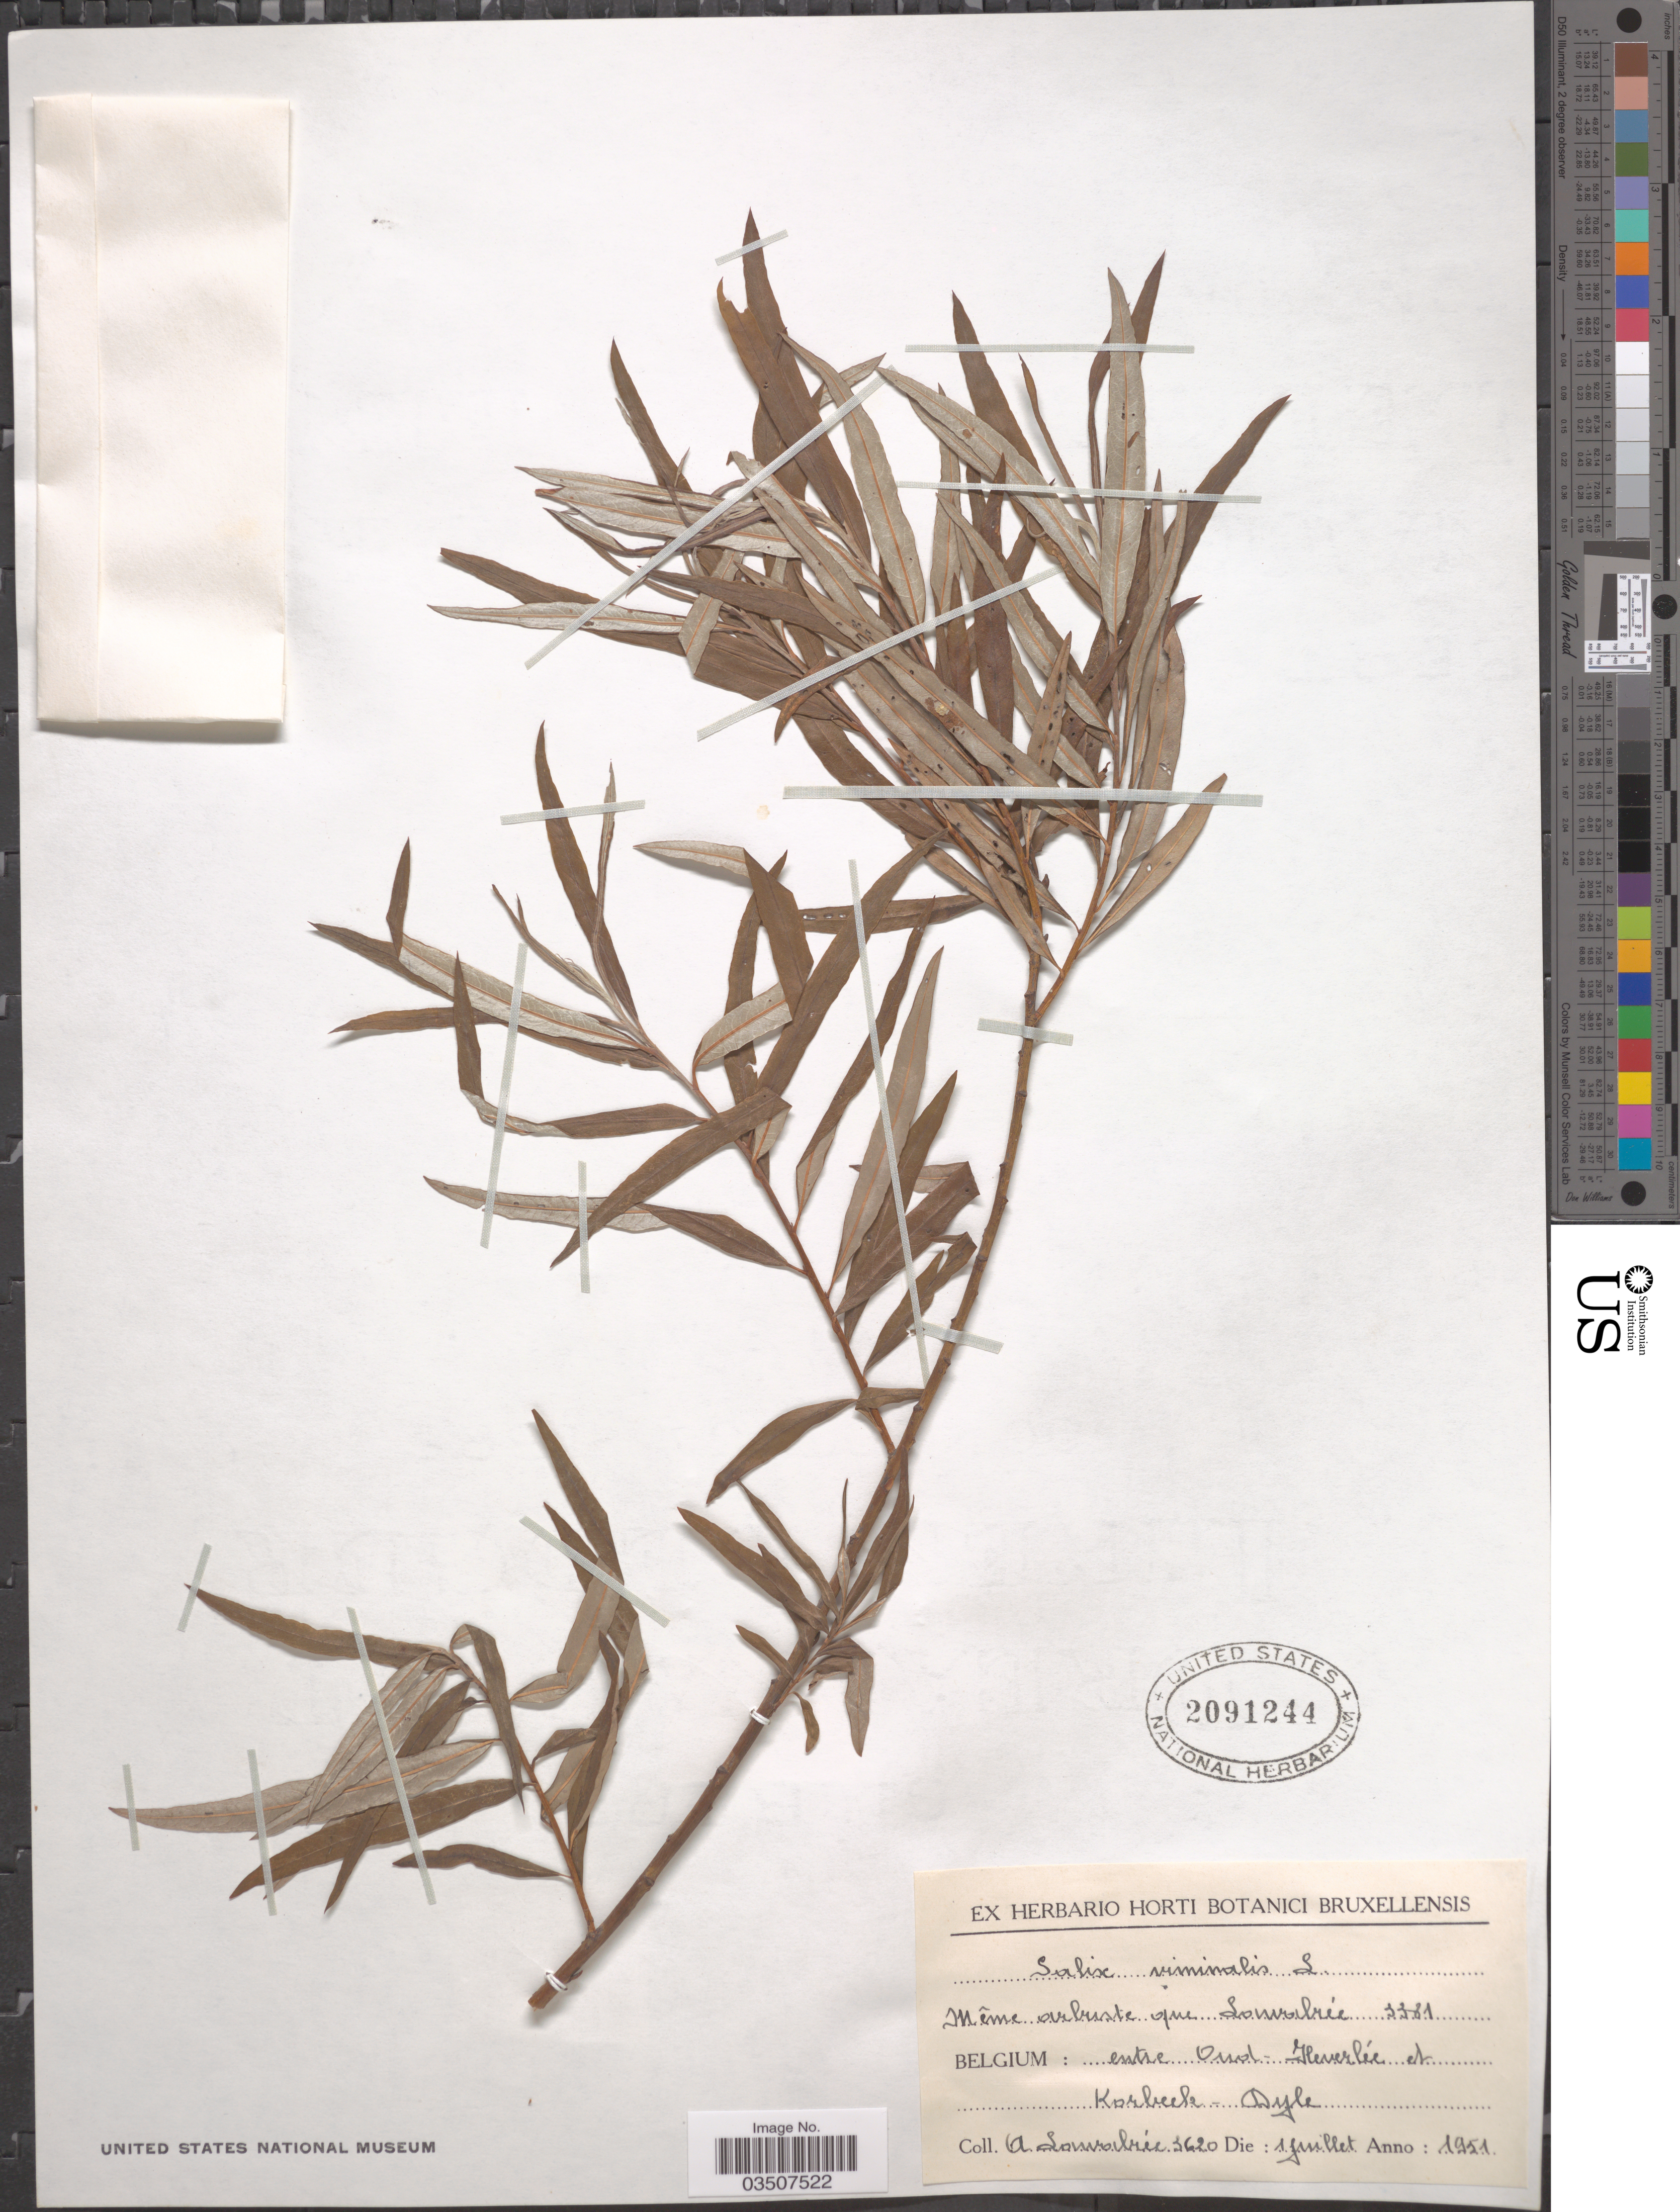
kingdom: Plantae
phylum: Tracheophyta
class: Magnoliopsida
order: Malpighiales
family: Salicaceae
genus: Salix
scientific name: Salix viminalis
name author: L.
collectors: A. G. Lawalrée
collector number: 3620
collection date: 1951-07-01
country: Belgium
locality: Entre Oud-Heverlée et Korbeek-Dijle.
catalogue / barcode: US 2091244